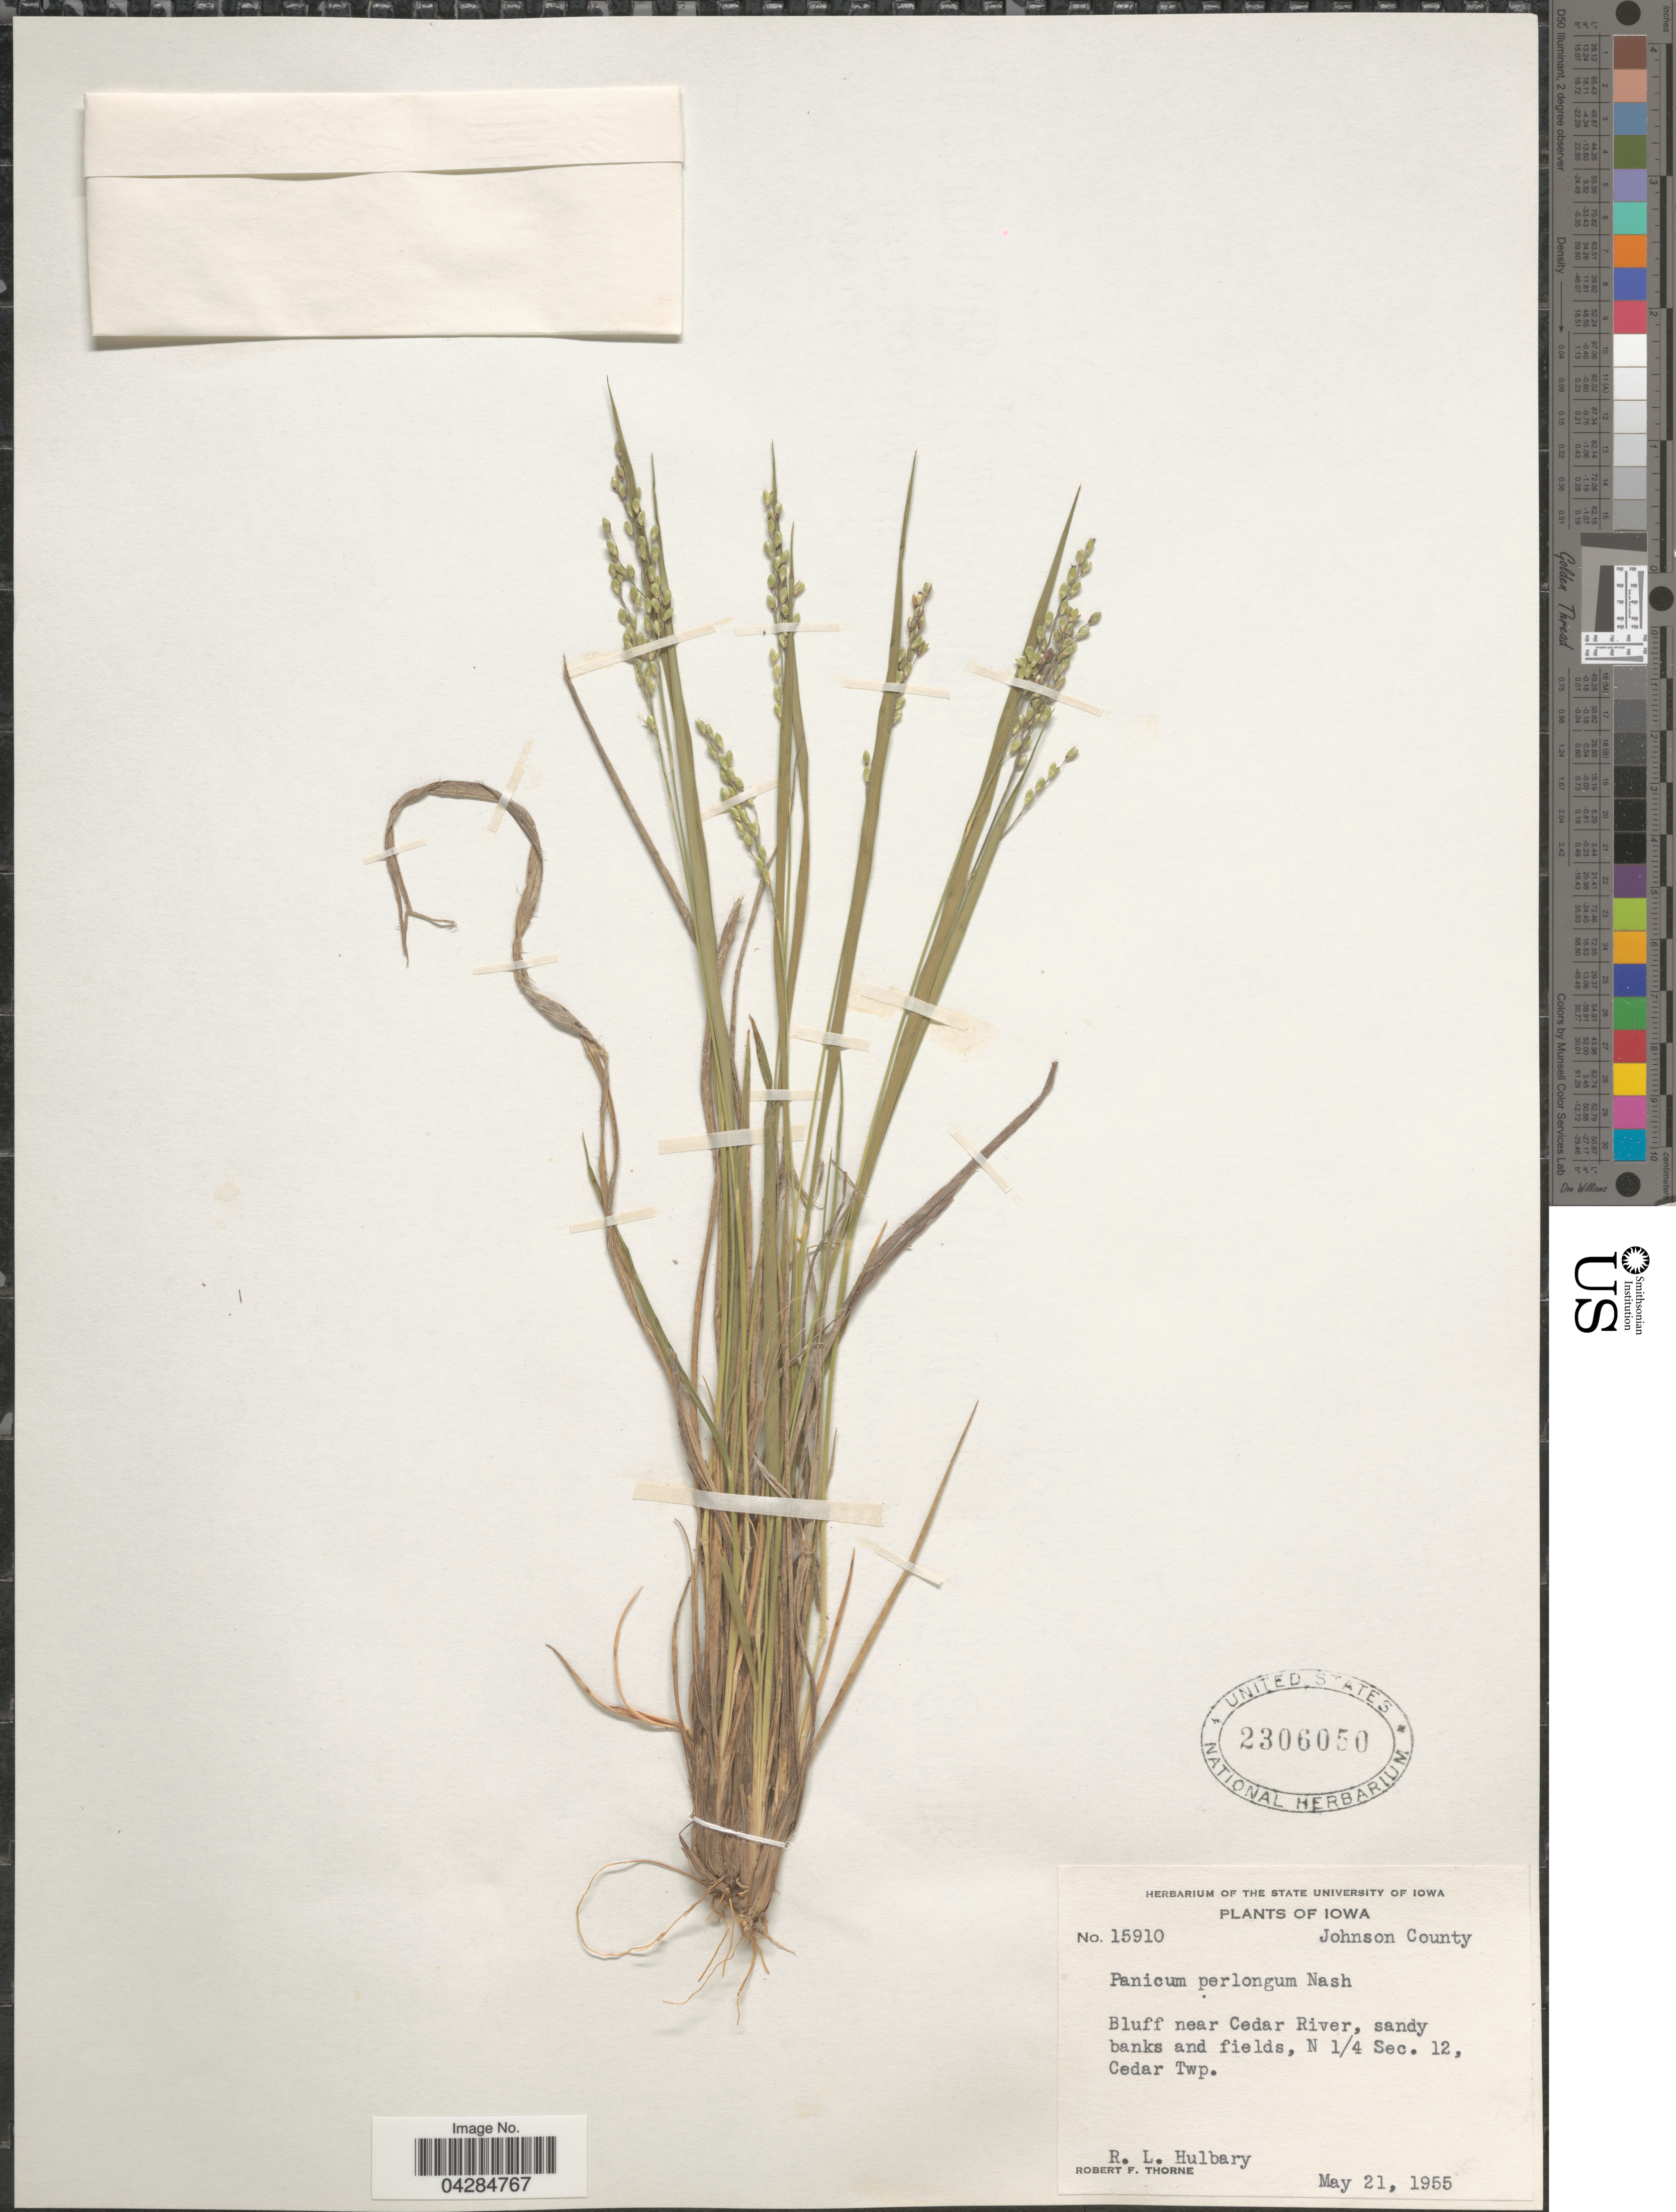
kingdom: Plantae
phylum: Tracheophyta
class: Liliopsida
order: Poales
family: Poaceae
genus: Dichanthelium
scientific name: Dichanthelium perlongum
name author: (Nash) Freckmann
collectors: R. Hulbary & R. F. Thorne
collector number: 15910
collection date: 1955-05-21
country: United States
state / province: Iowa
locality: Johnson County. Bluff near Cedar River, sandy banks and fields, N 1/4 Sec. 12, Cedar Twp.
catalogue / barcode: US 2306050